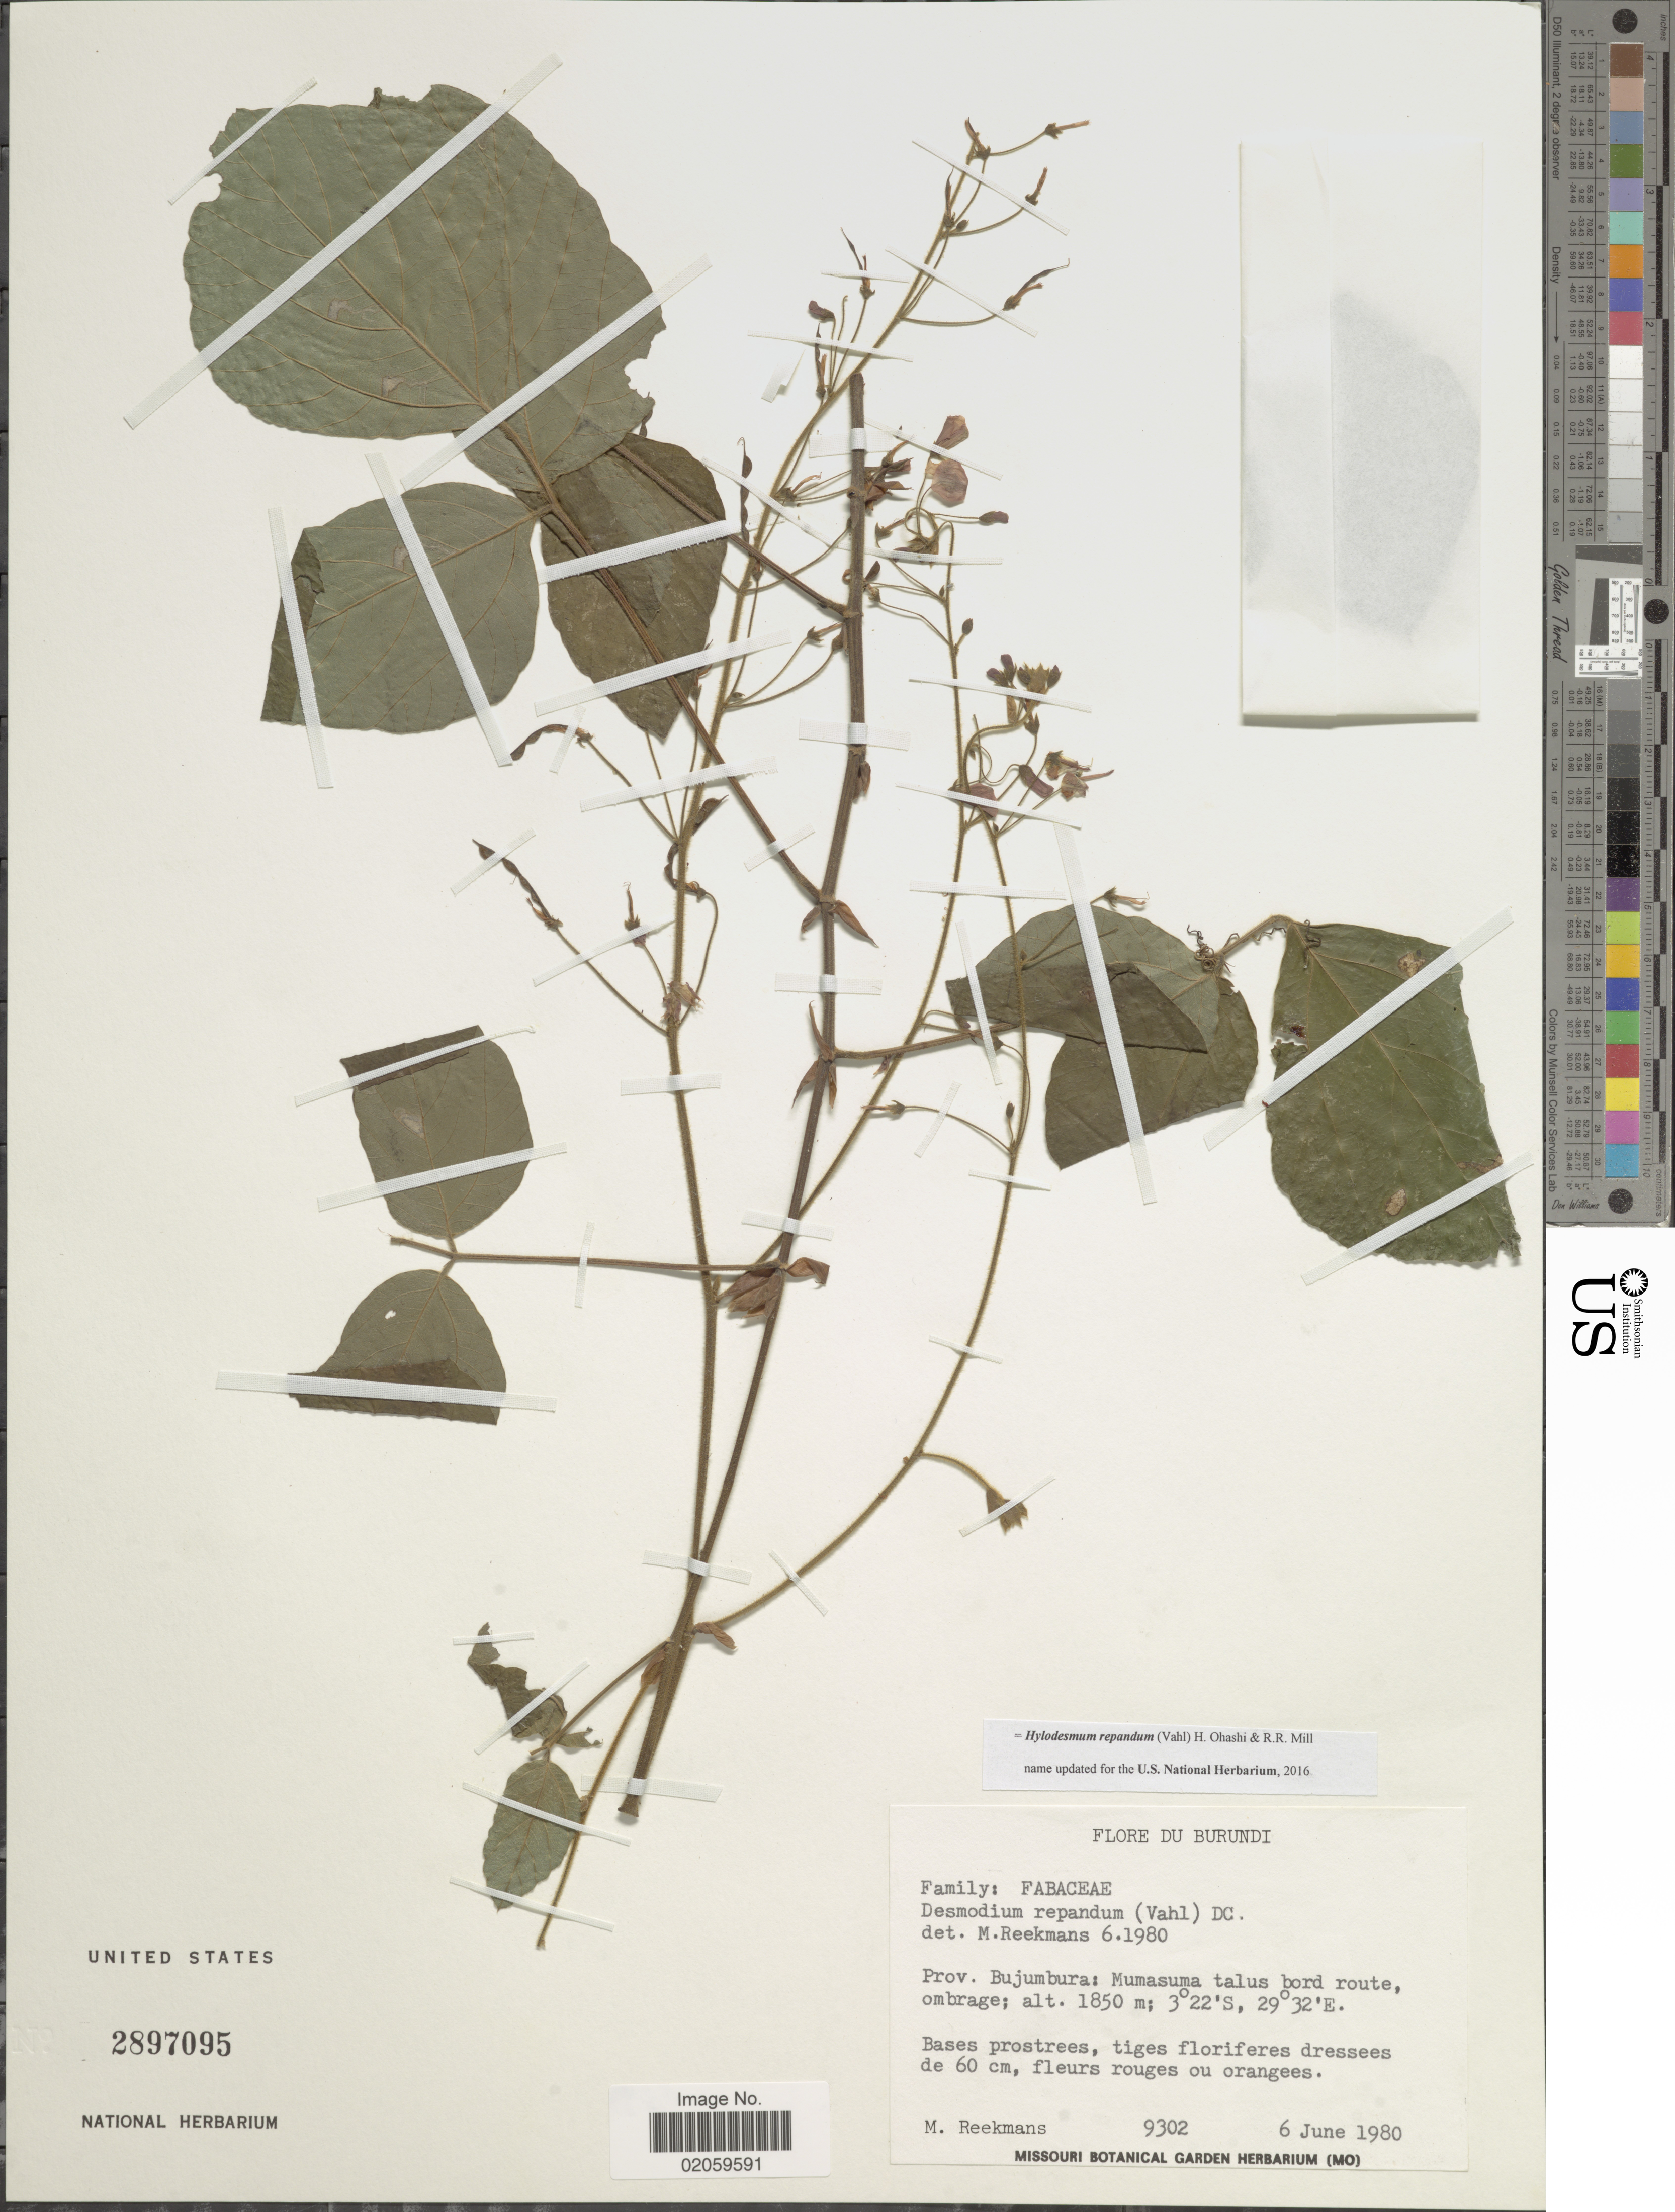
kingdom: Plantae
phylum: Tracheophyta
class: Magnoliopsida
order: Fabales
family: Fabaceae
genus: Hylodesmum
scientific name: Hylodesmum repandum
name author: (Vahl) H. Ohashi & R.R. Mill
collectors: M. Reekmans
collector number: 9302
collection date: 1980-06-06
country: Burundi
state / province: Bujumura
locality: Mumasuma talus bord route ombrage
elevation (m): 1850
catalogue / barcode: US 2897095